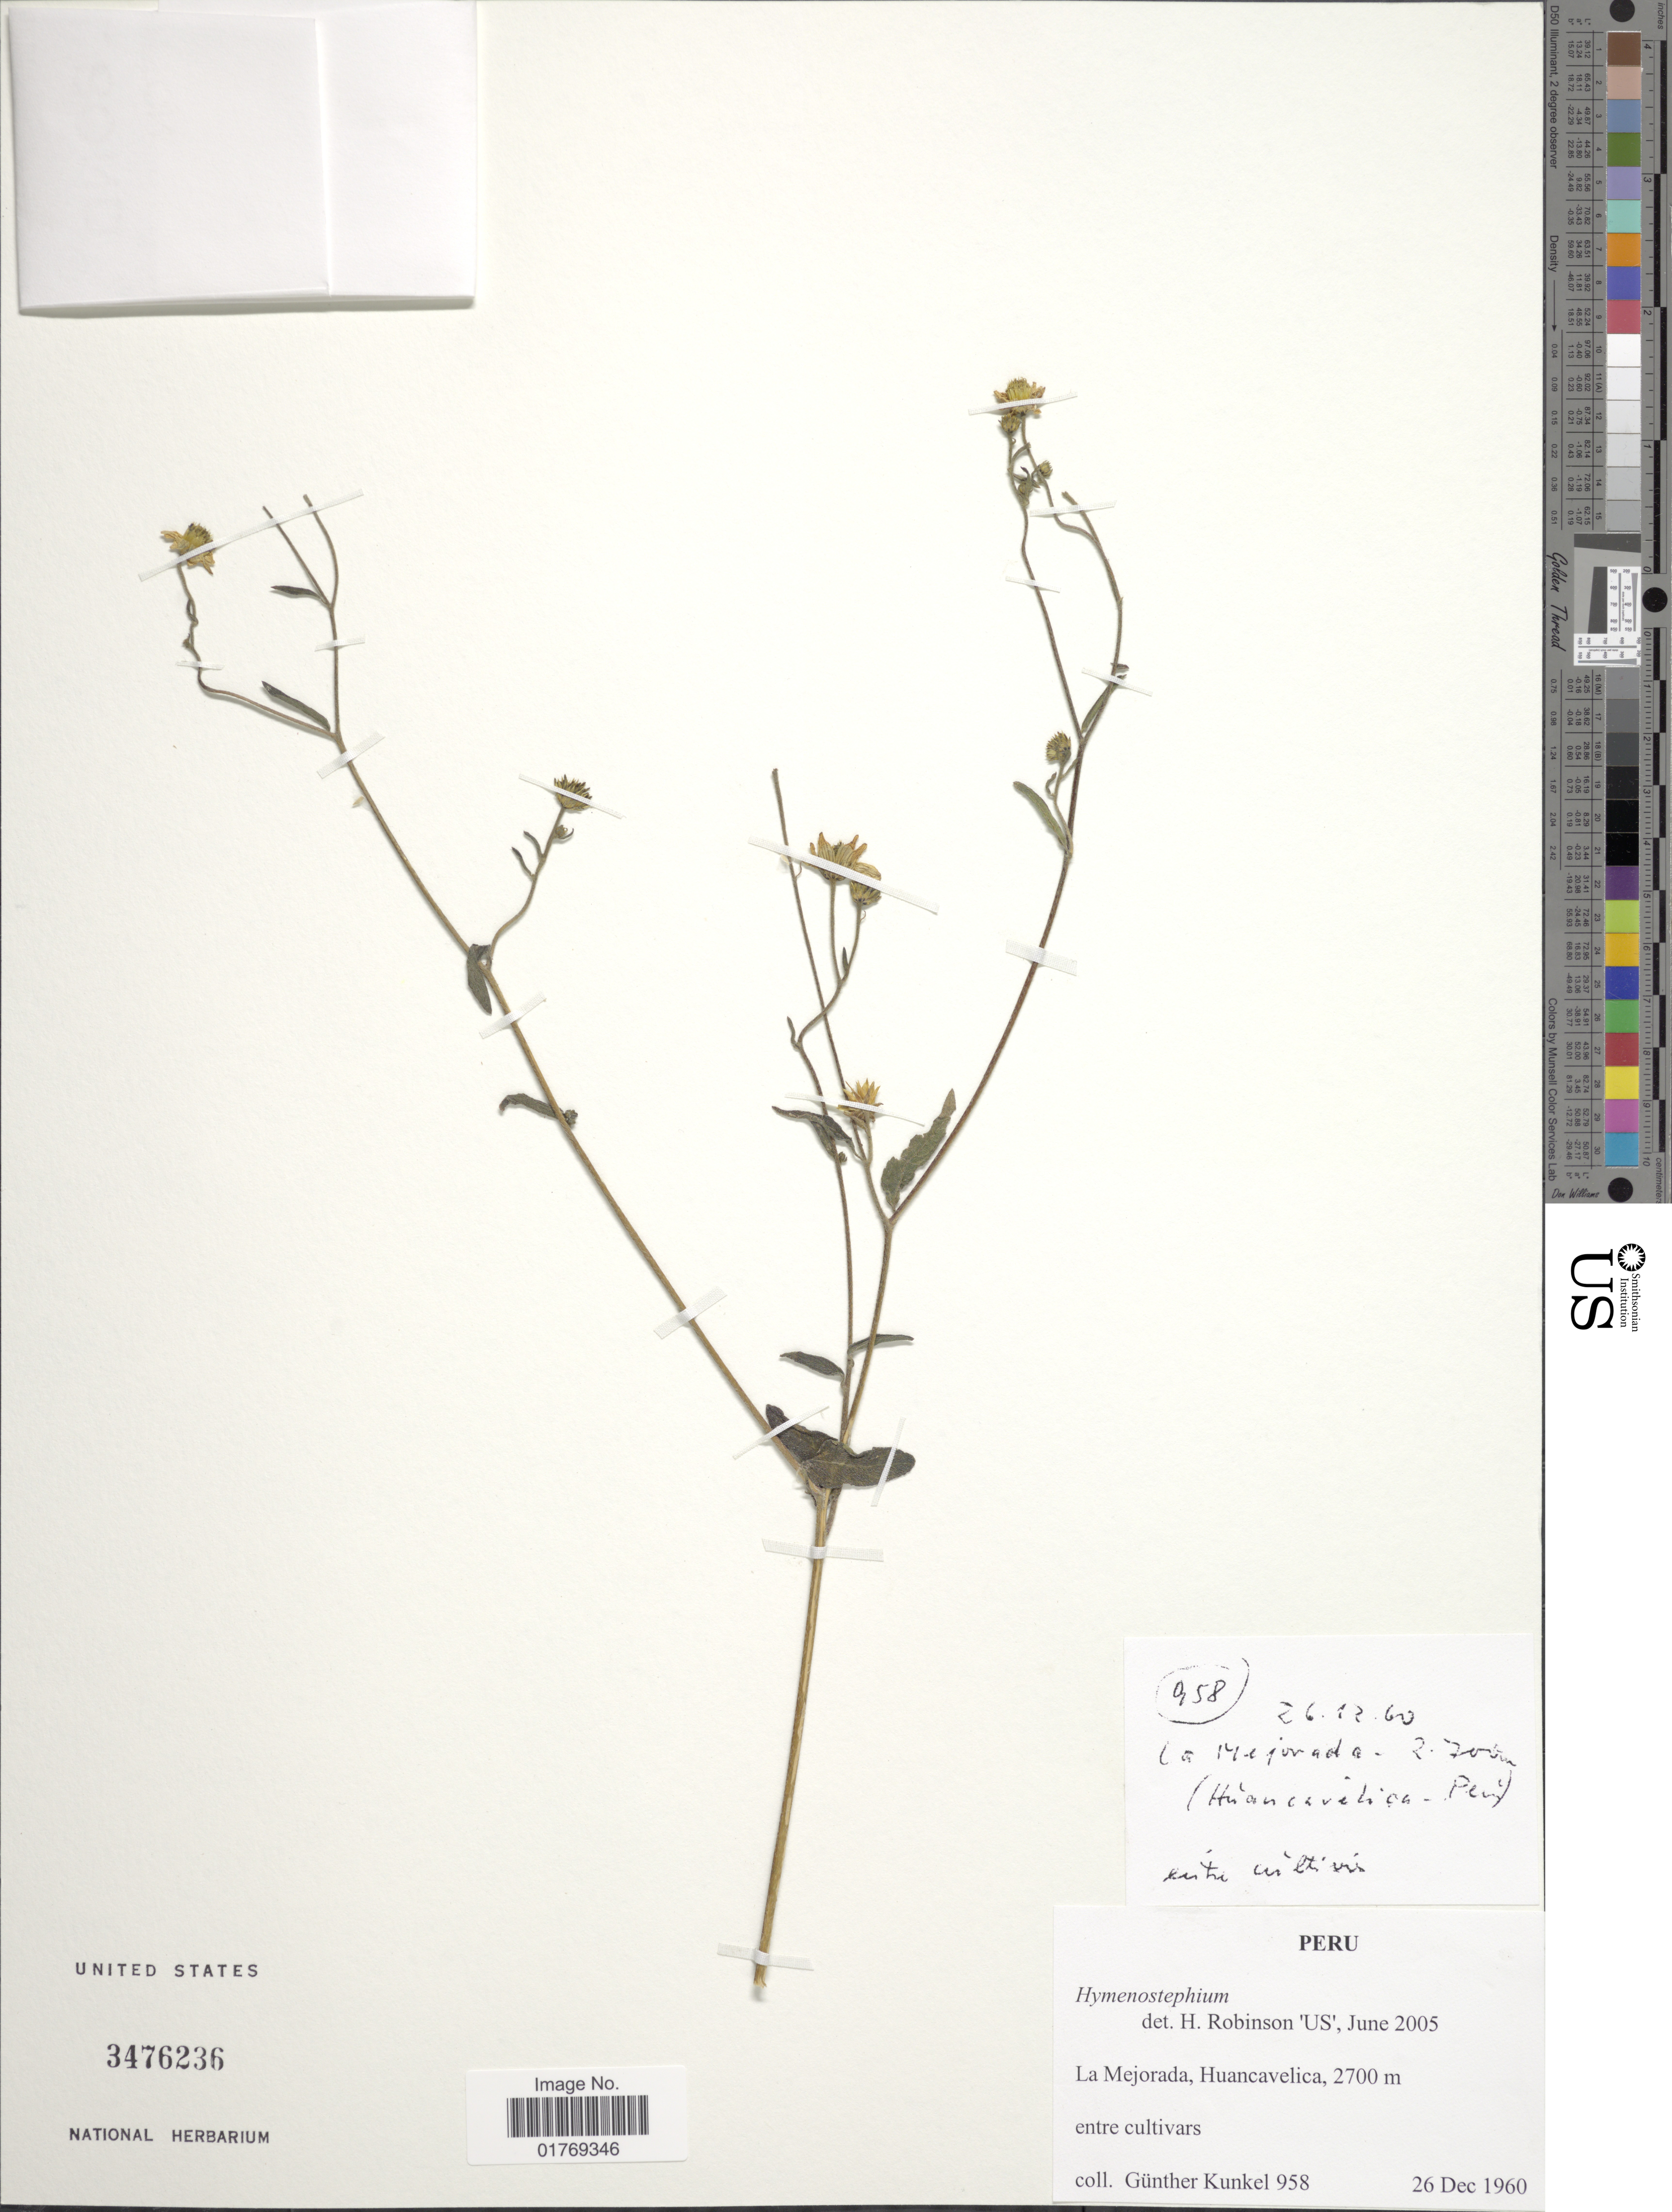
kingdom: Plantae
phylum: Tracheophyta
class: Magnoliopsida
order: Asterales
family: Asteraceae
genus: Viguiera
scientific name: Viguiera sp.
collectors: G. Kunkel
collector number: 958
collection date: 1960-12-26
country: Peru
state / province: Huancavelica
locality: La Mejorada, Huancavelica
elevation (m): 2700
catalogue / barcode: US 3476236